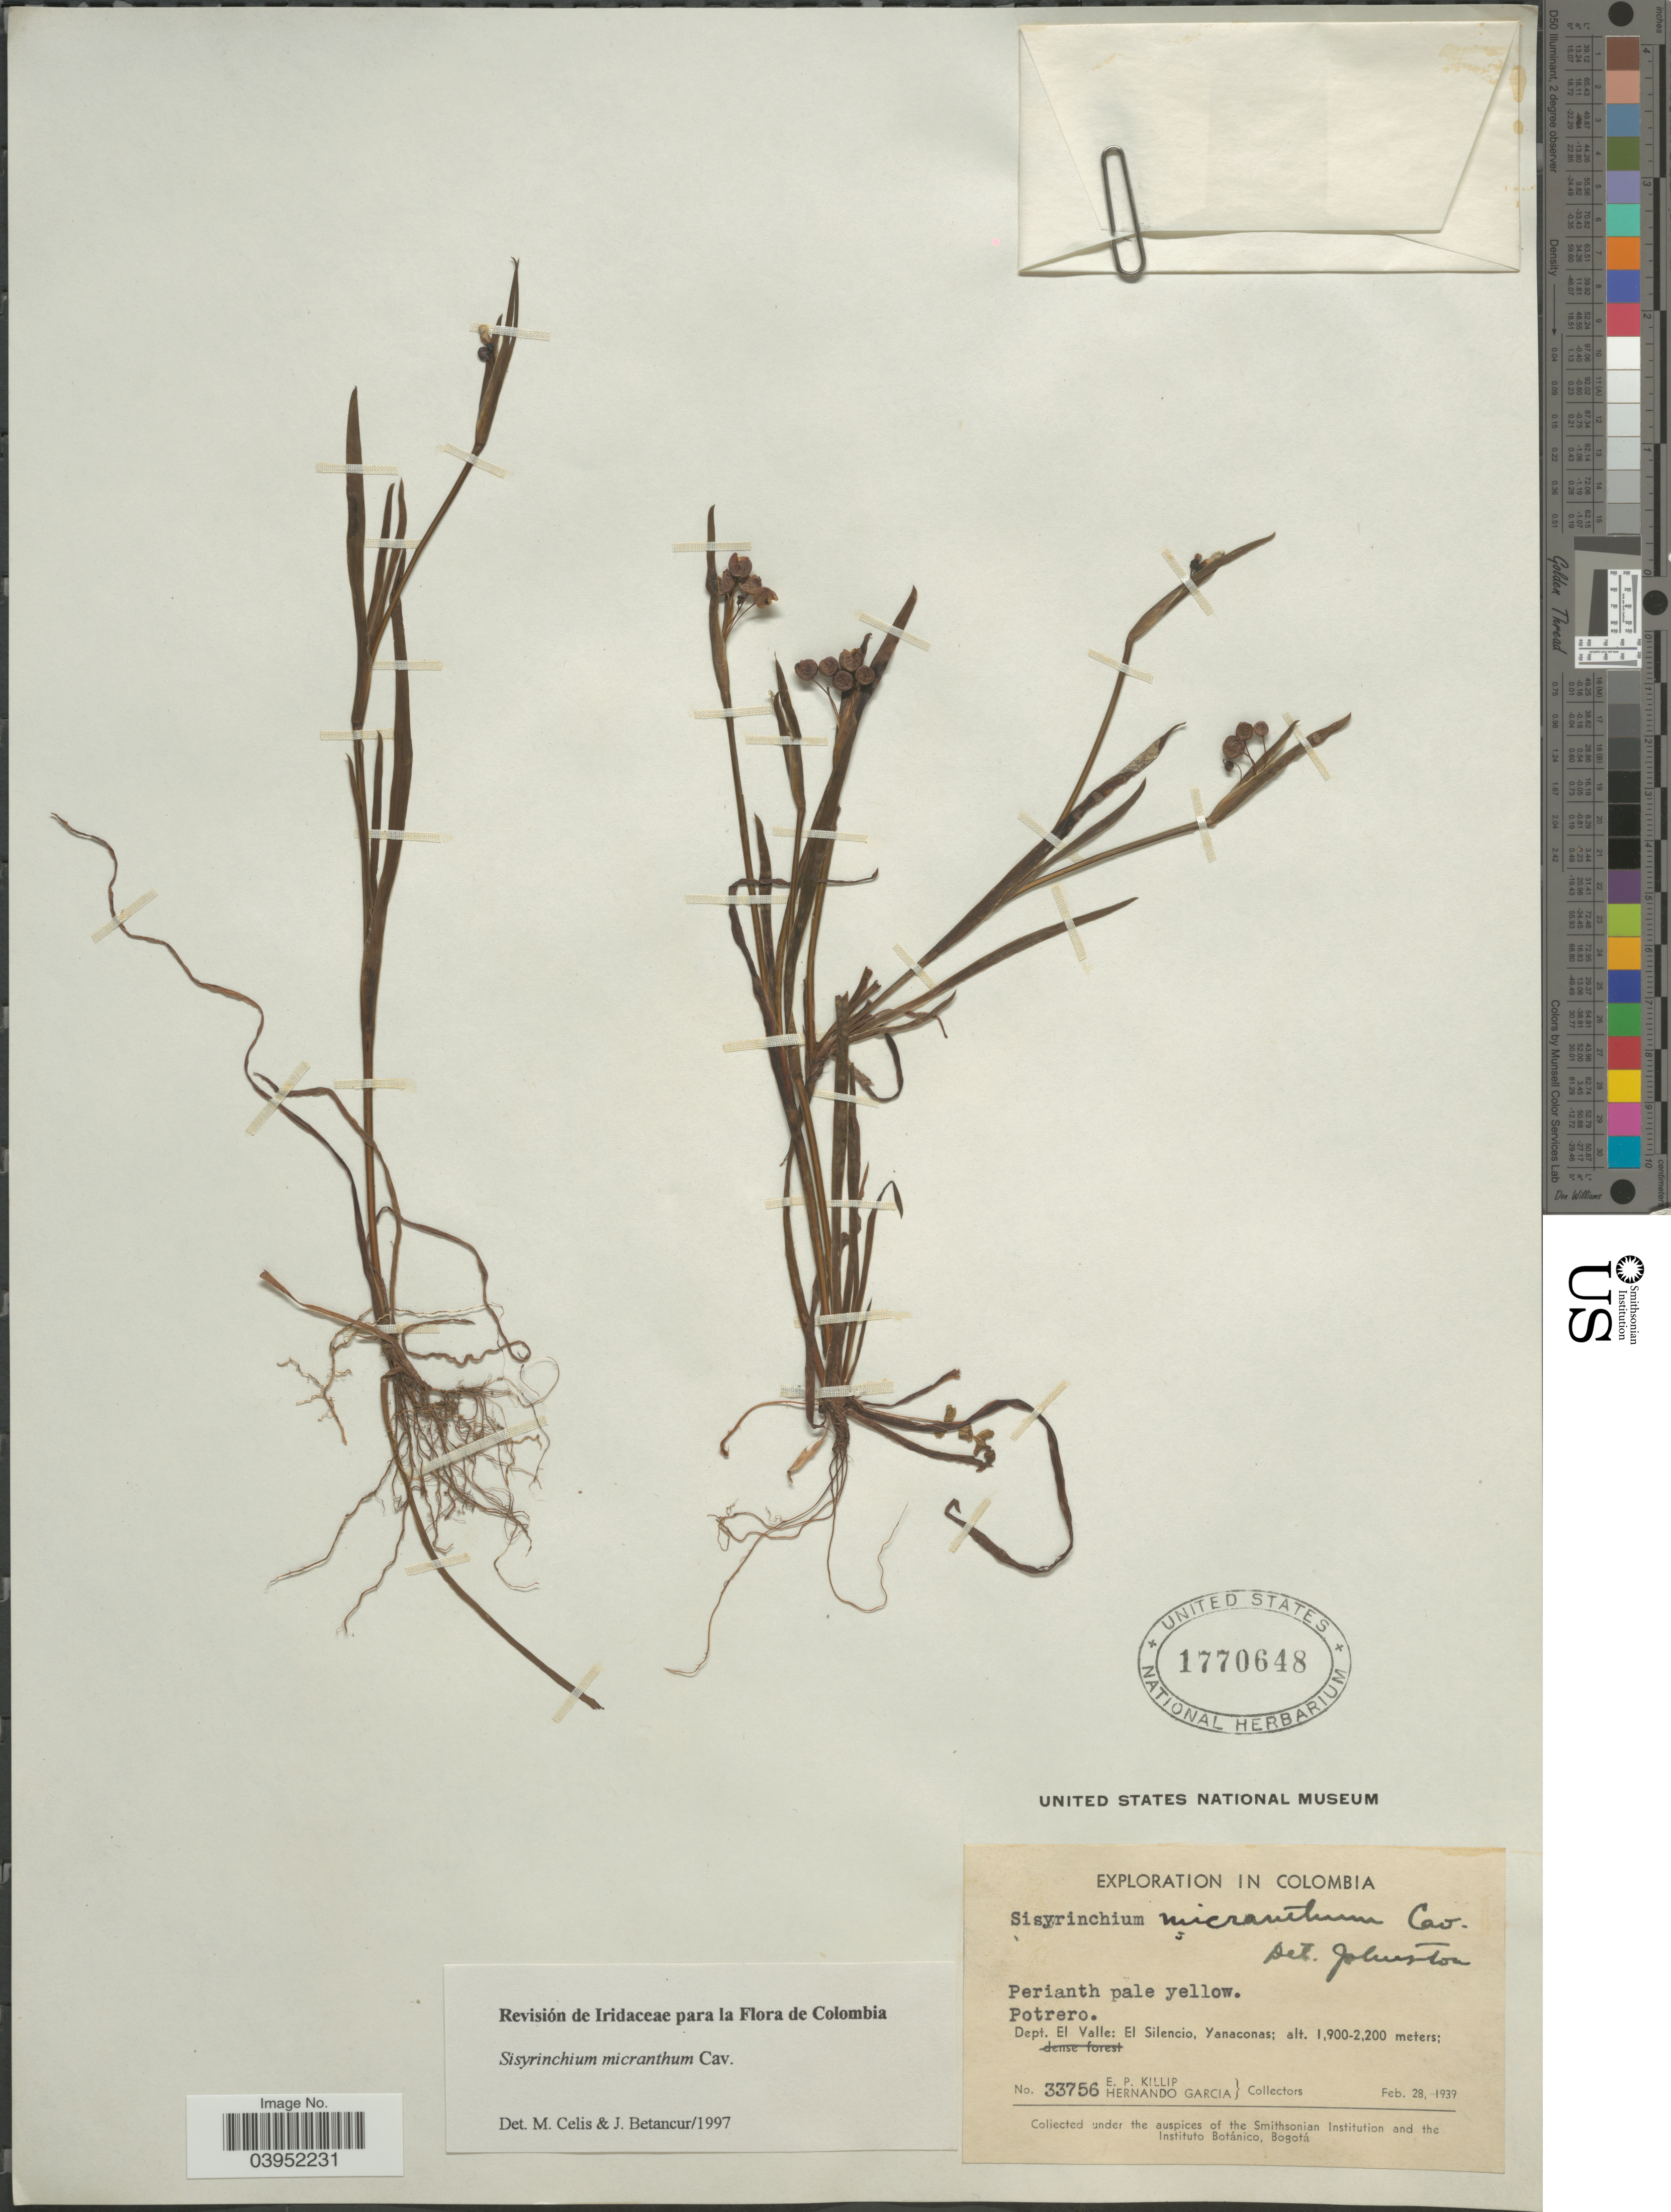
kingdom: Plantae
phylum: Tracheophyta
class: Liliopsida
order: Asparagales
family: Iridaceae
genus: Sisyrinchium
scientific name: Sisyrinchium micranthum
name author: Cav.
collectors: E. P. Killip & H. Garcia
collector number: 33756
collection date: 1939-02-28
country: Colombia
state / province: Valle del Cauca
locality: Dept. El Valle: El Silencio, Yanaconas.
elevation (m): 1900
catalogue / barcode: US 1770648